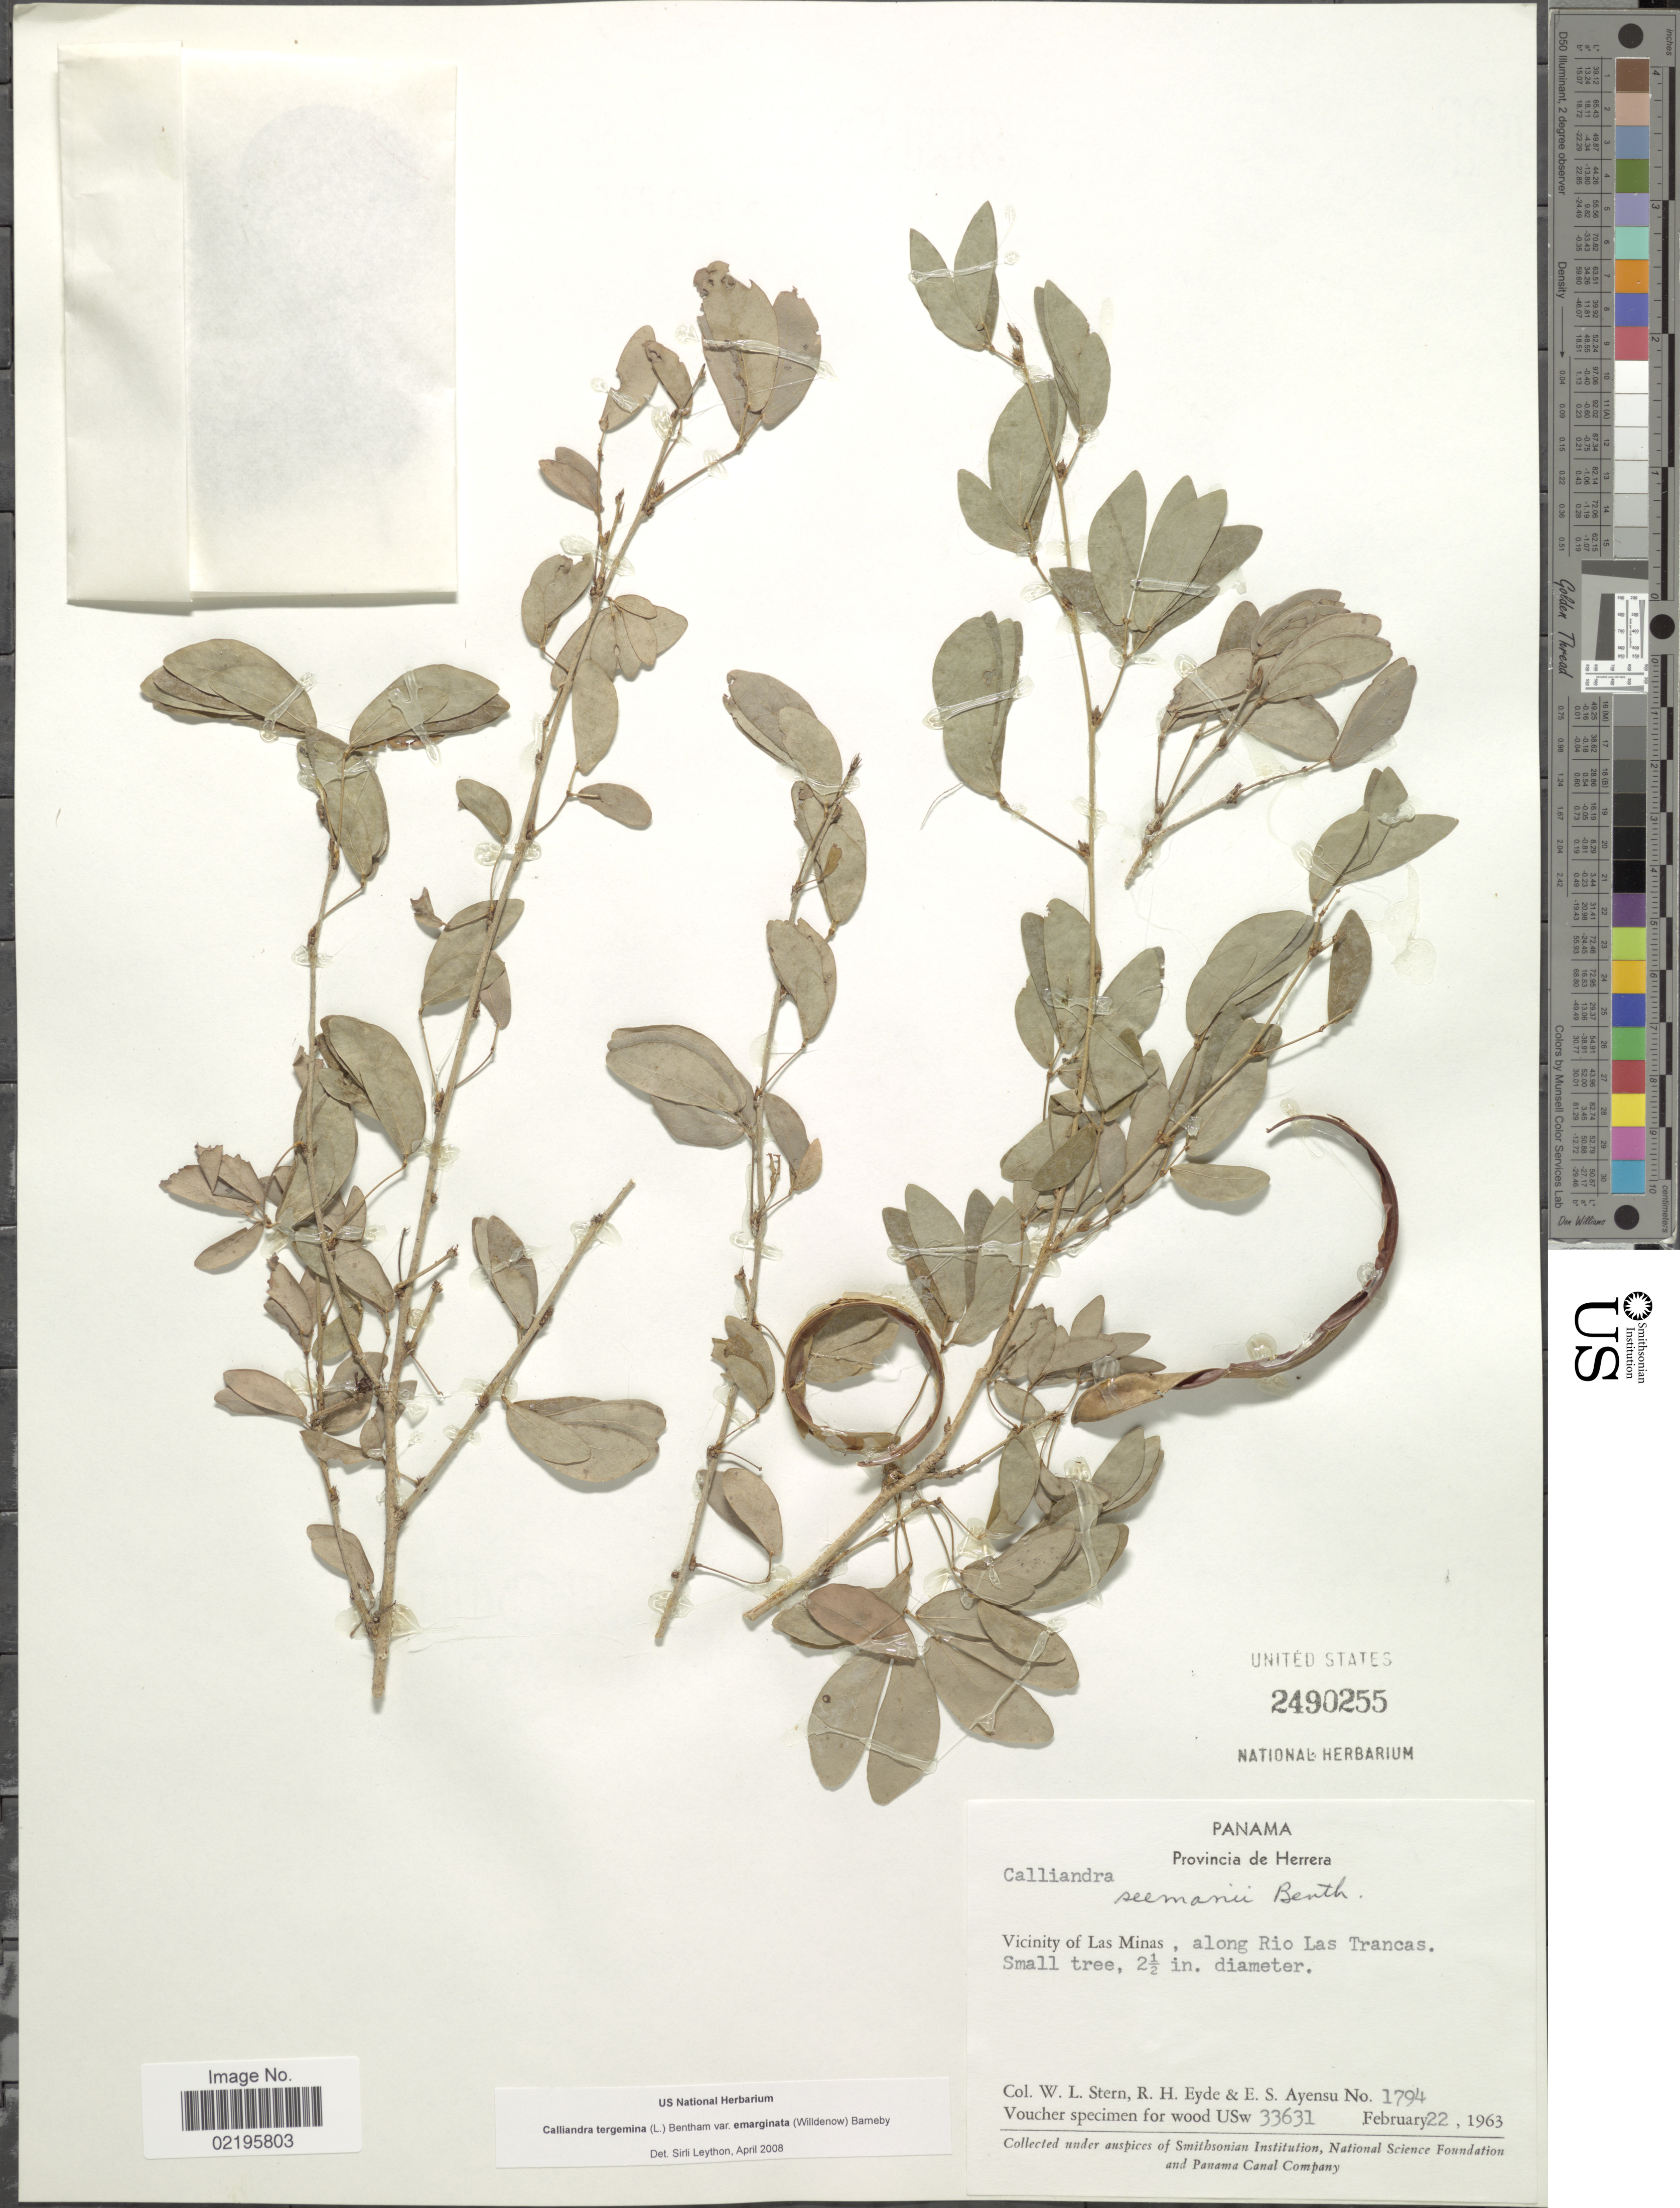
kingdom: Plantae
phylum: Tracheophyta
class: Magnoliopsida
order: Fabales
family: Fabaceae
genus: Calliandra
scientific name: Calliandra tergemina var. emarginata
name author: (Willd.) Barneby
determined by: Leython, S.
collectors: W. L. Stern, R. H. Eyde & E. S. Ayensu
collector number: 1794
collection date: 1963-02-22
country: Panama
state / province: Herrera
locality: Vicinity of Las Minas, along Rio Las Trancas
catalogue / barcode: US 2490255